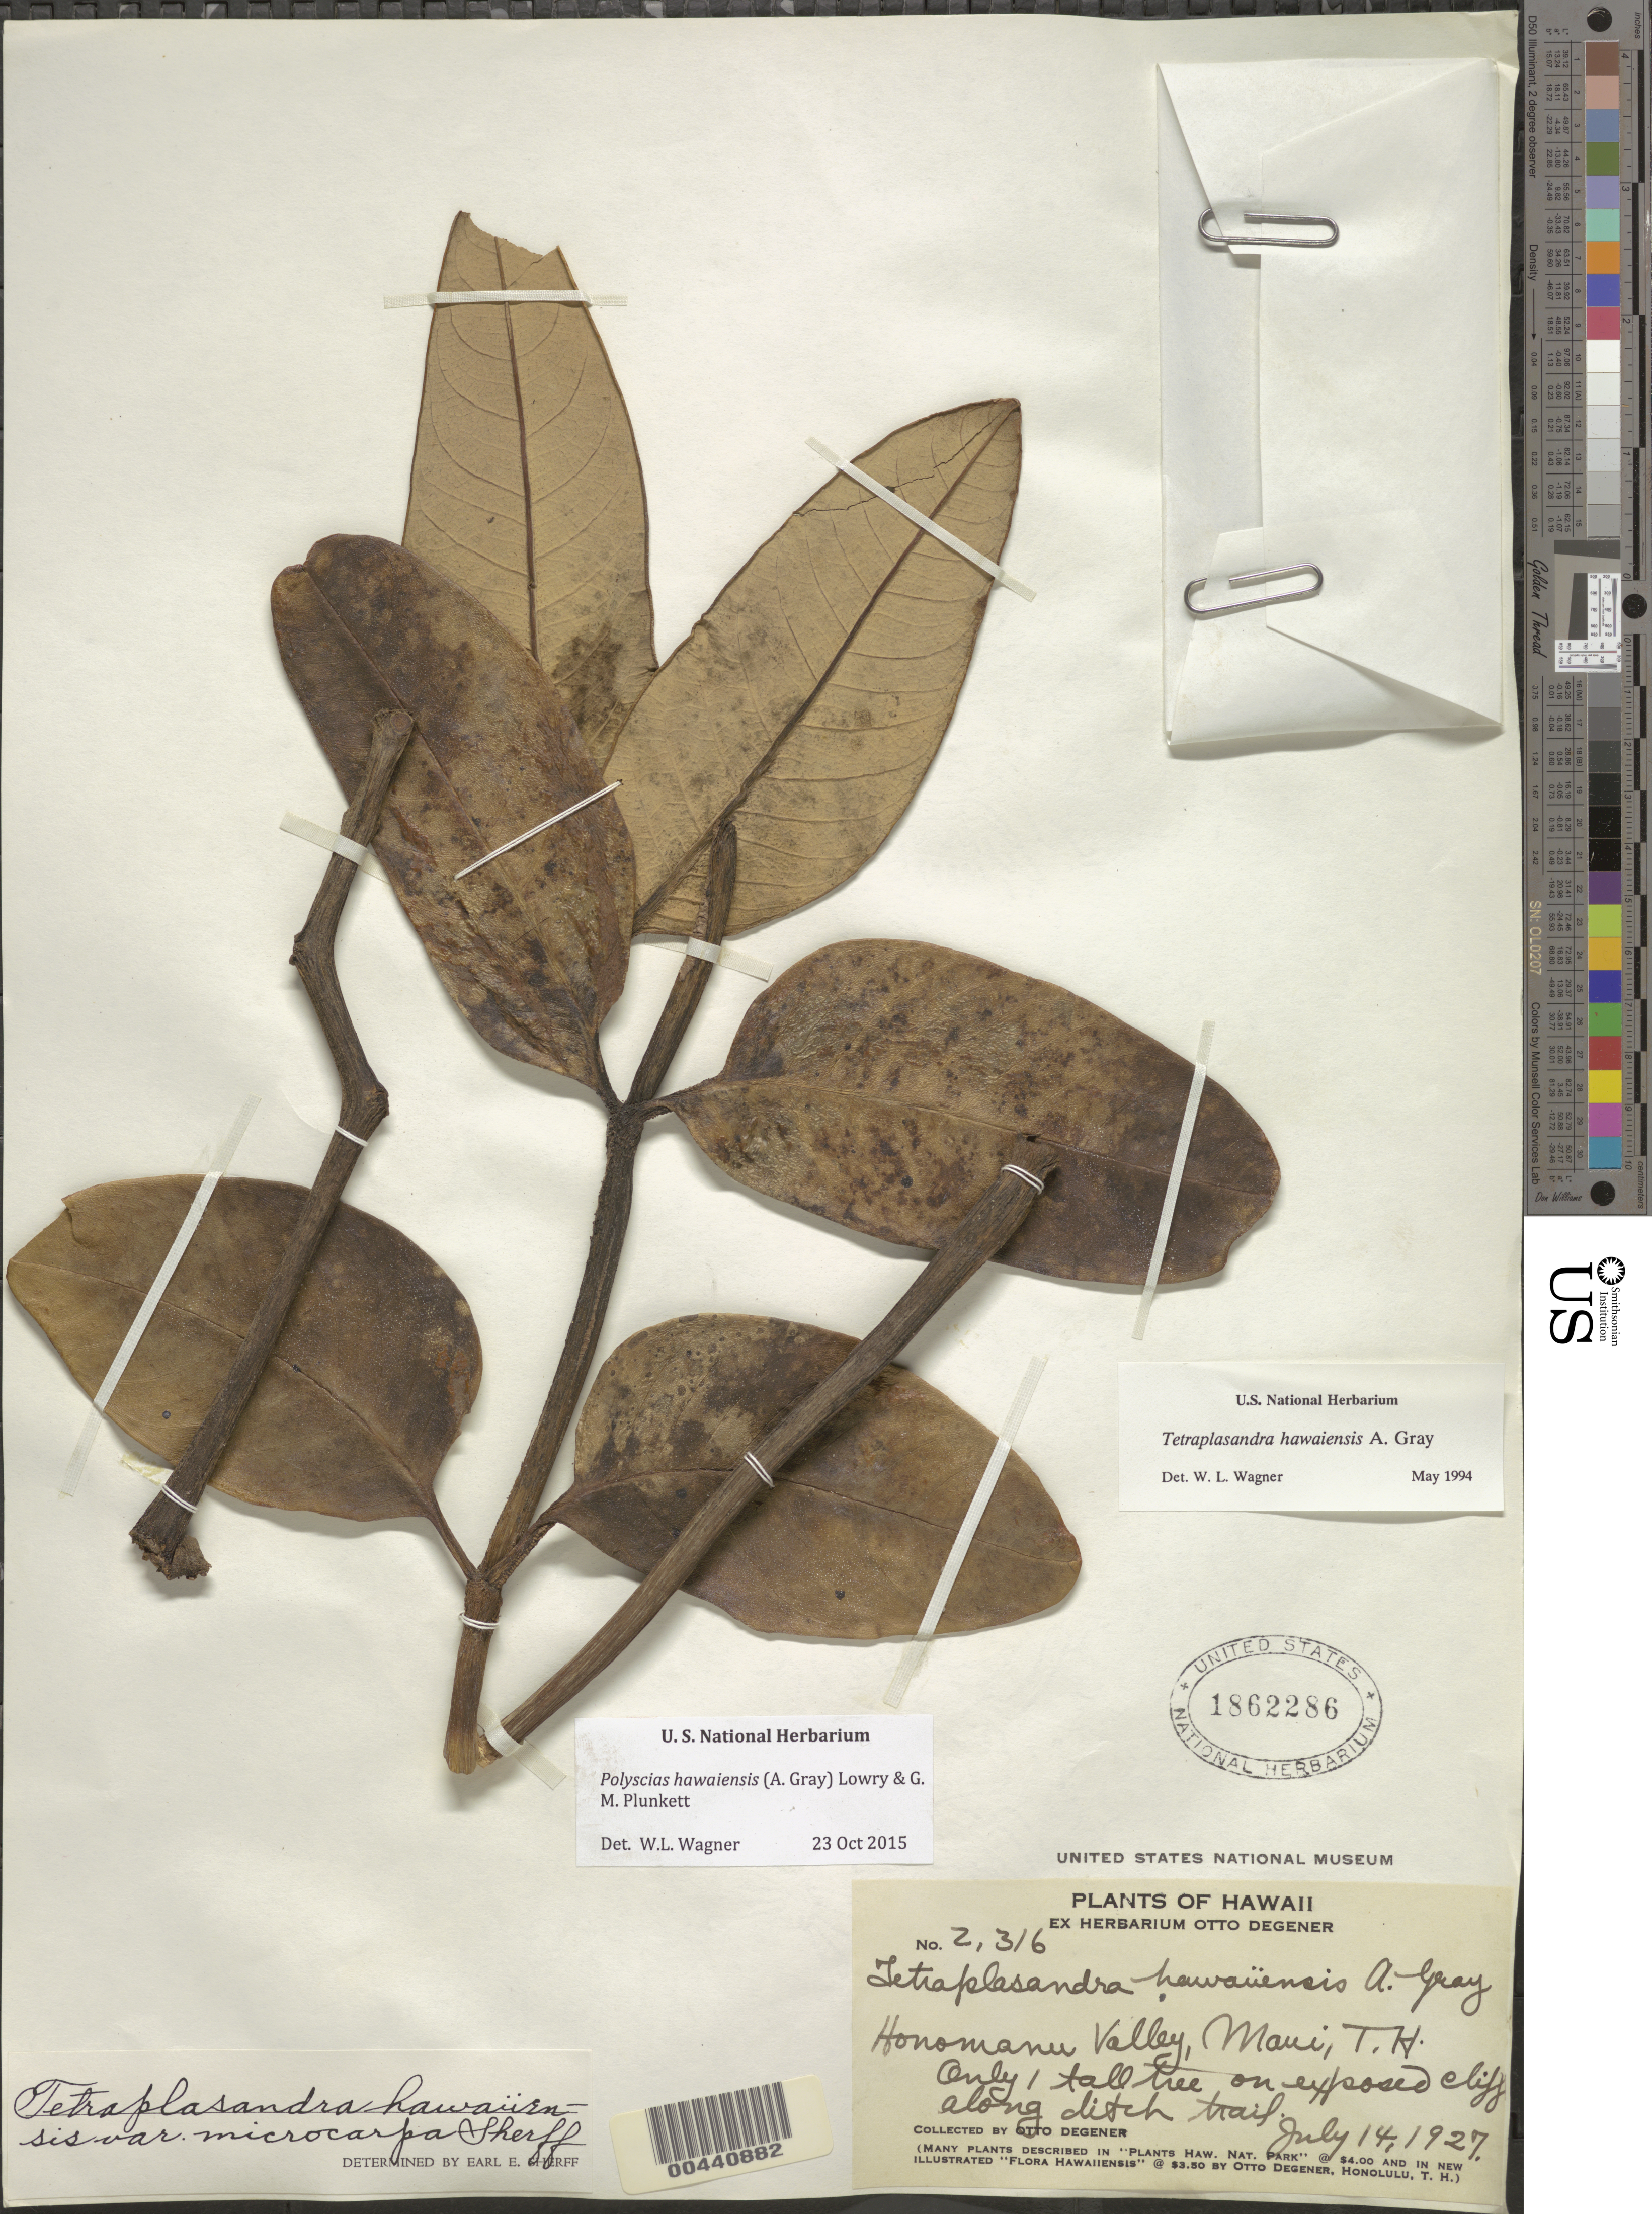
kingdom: Plantae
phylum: Tracheophyta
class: Magnoliopsida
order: Apiales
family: Araliaceae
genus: Polyscias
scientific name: Polyscias hawaiensis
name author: (A. Gray) Lowry & G. M. Plunkett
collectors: O. Degener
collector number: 2316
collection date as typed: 14 Jul 1927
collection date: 1927-07-14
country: United States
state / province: Hawaii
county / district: Maui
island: Maui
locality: Honomanu Valley, along ditch trail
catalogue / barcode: US 1862286